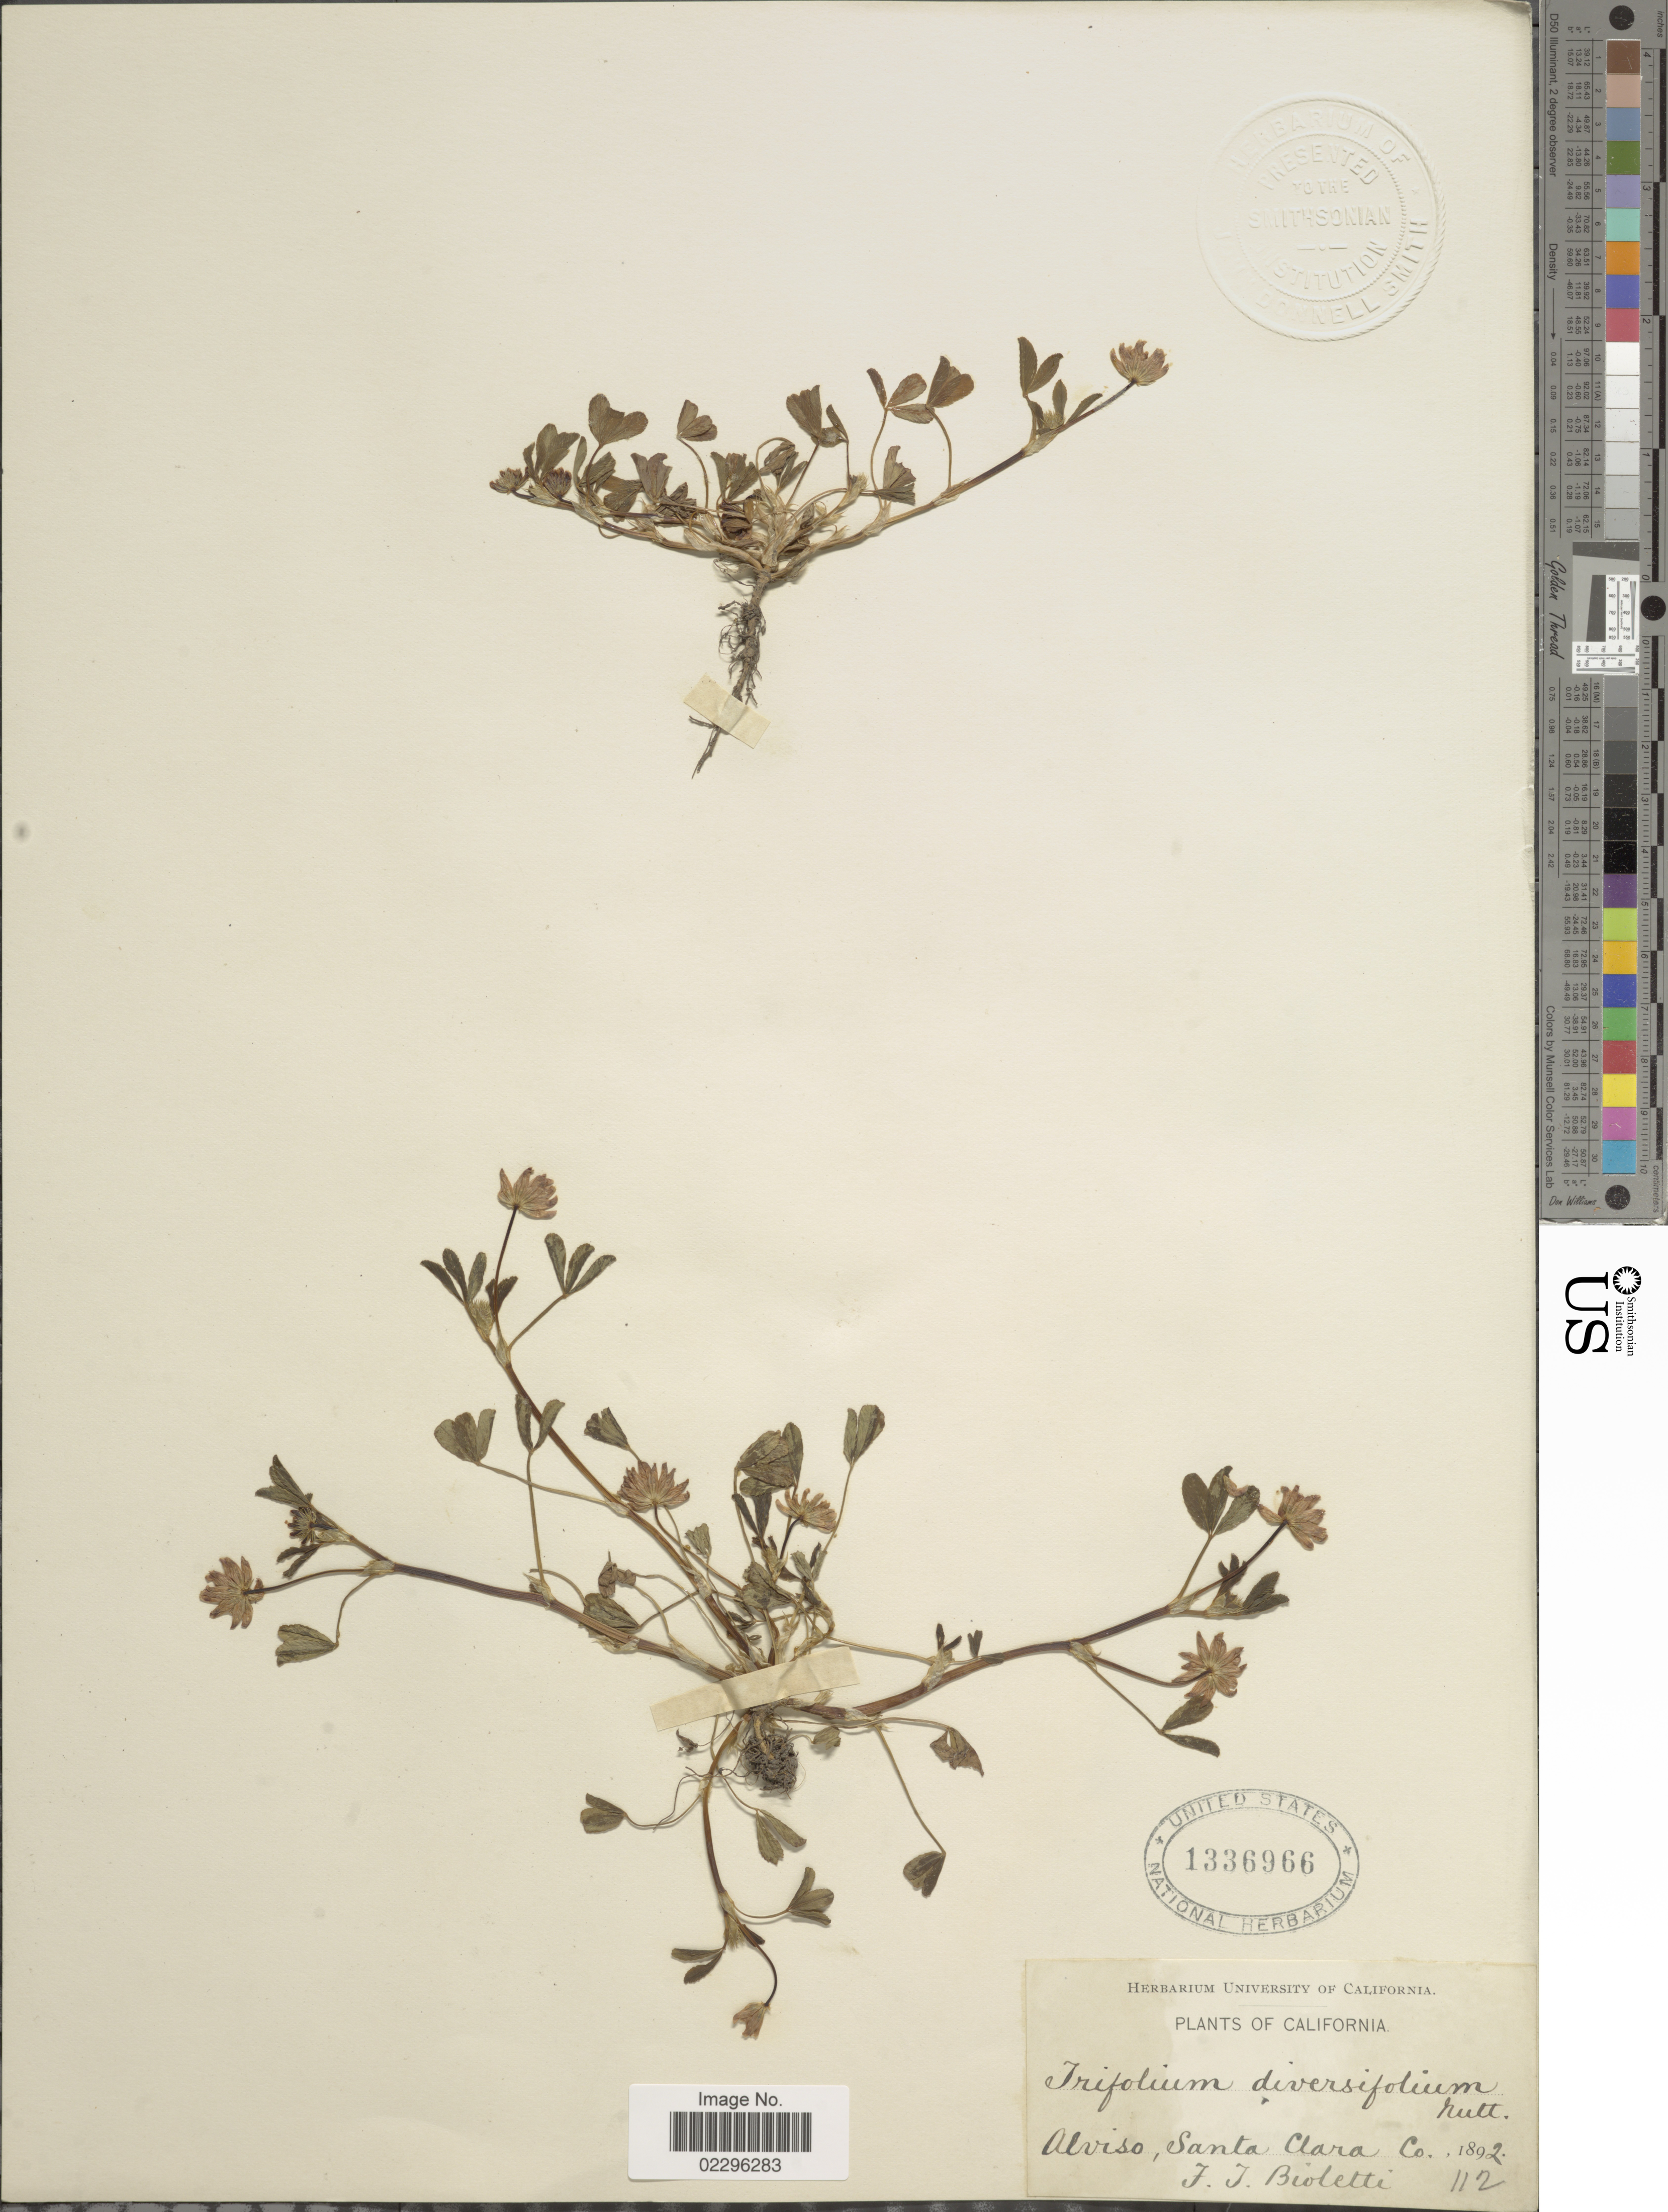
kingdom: Plantae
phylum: Tracheophyta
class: Magnoliopsida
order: Fabales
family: Fabaceae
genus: Trifolium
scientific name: Trifolium depauperatum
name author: Desv.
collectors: F. T. Bioletti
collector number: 112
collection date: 1892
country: United States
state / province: California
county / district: Santa Clara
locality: Alviso, Santa Clara Co.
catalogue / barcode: US 1336966